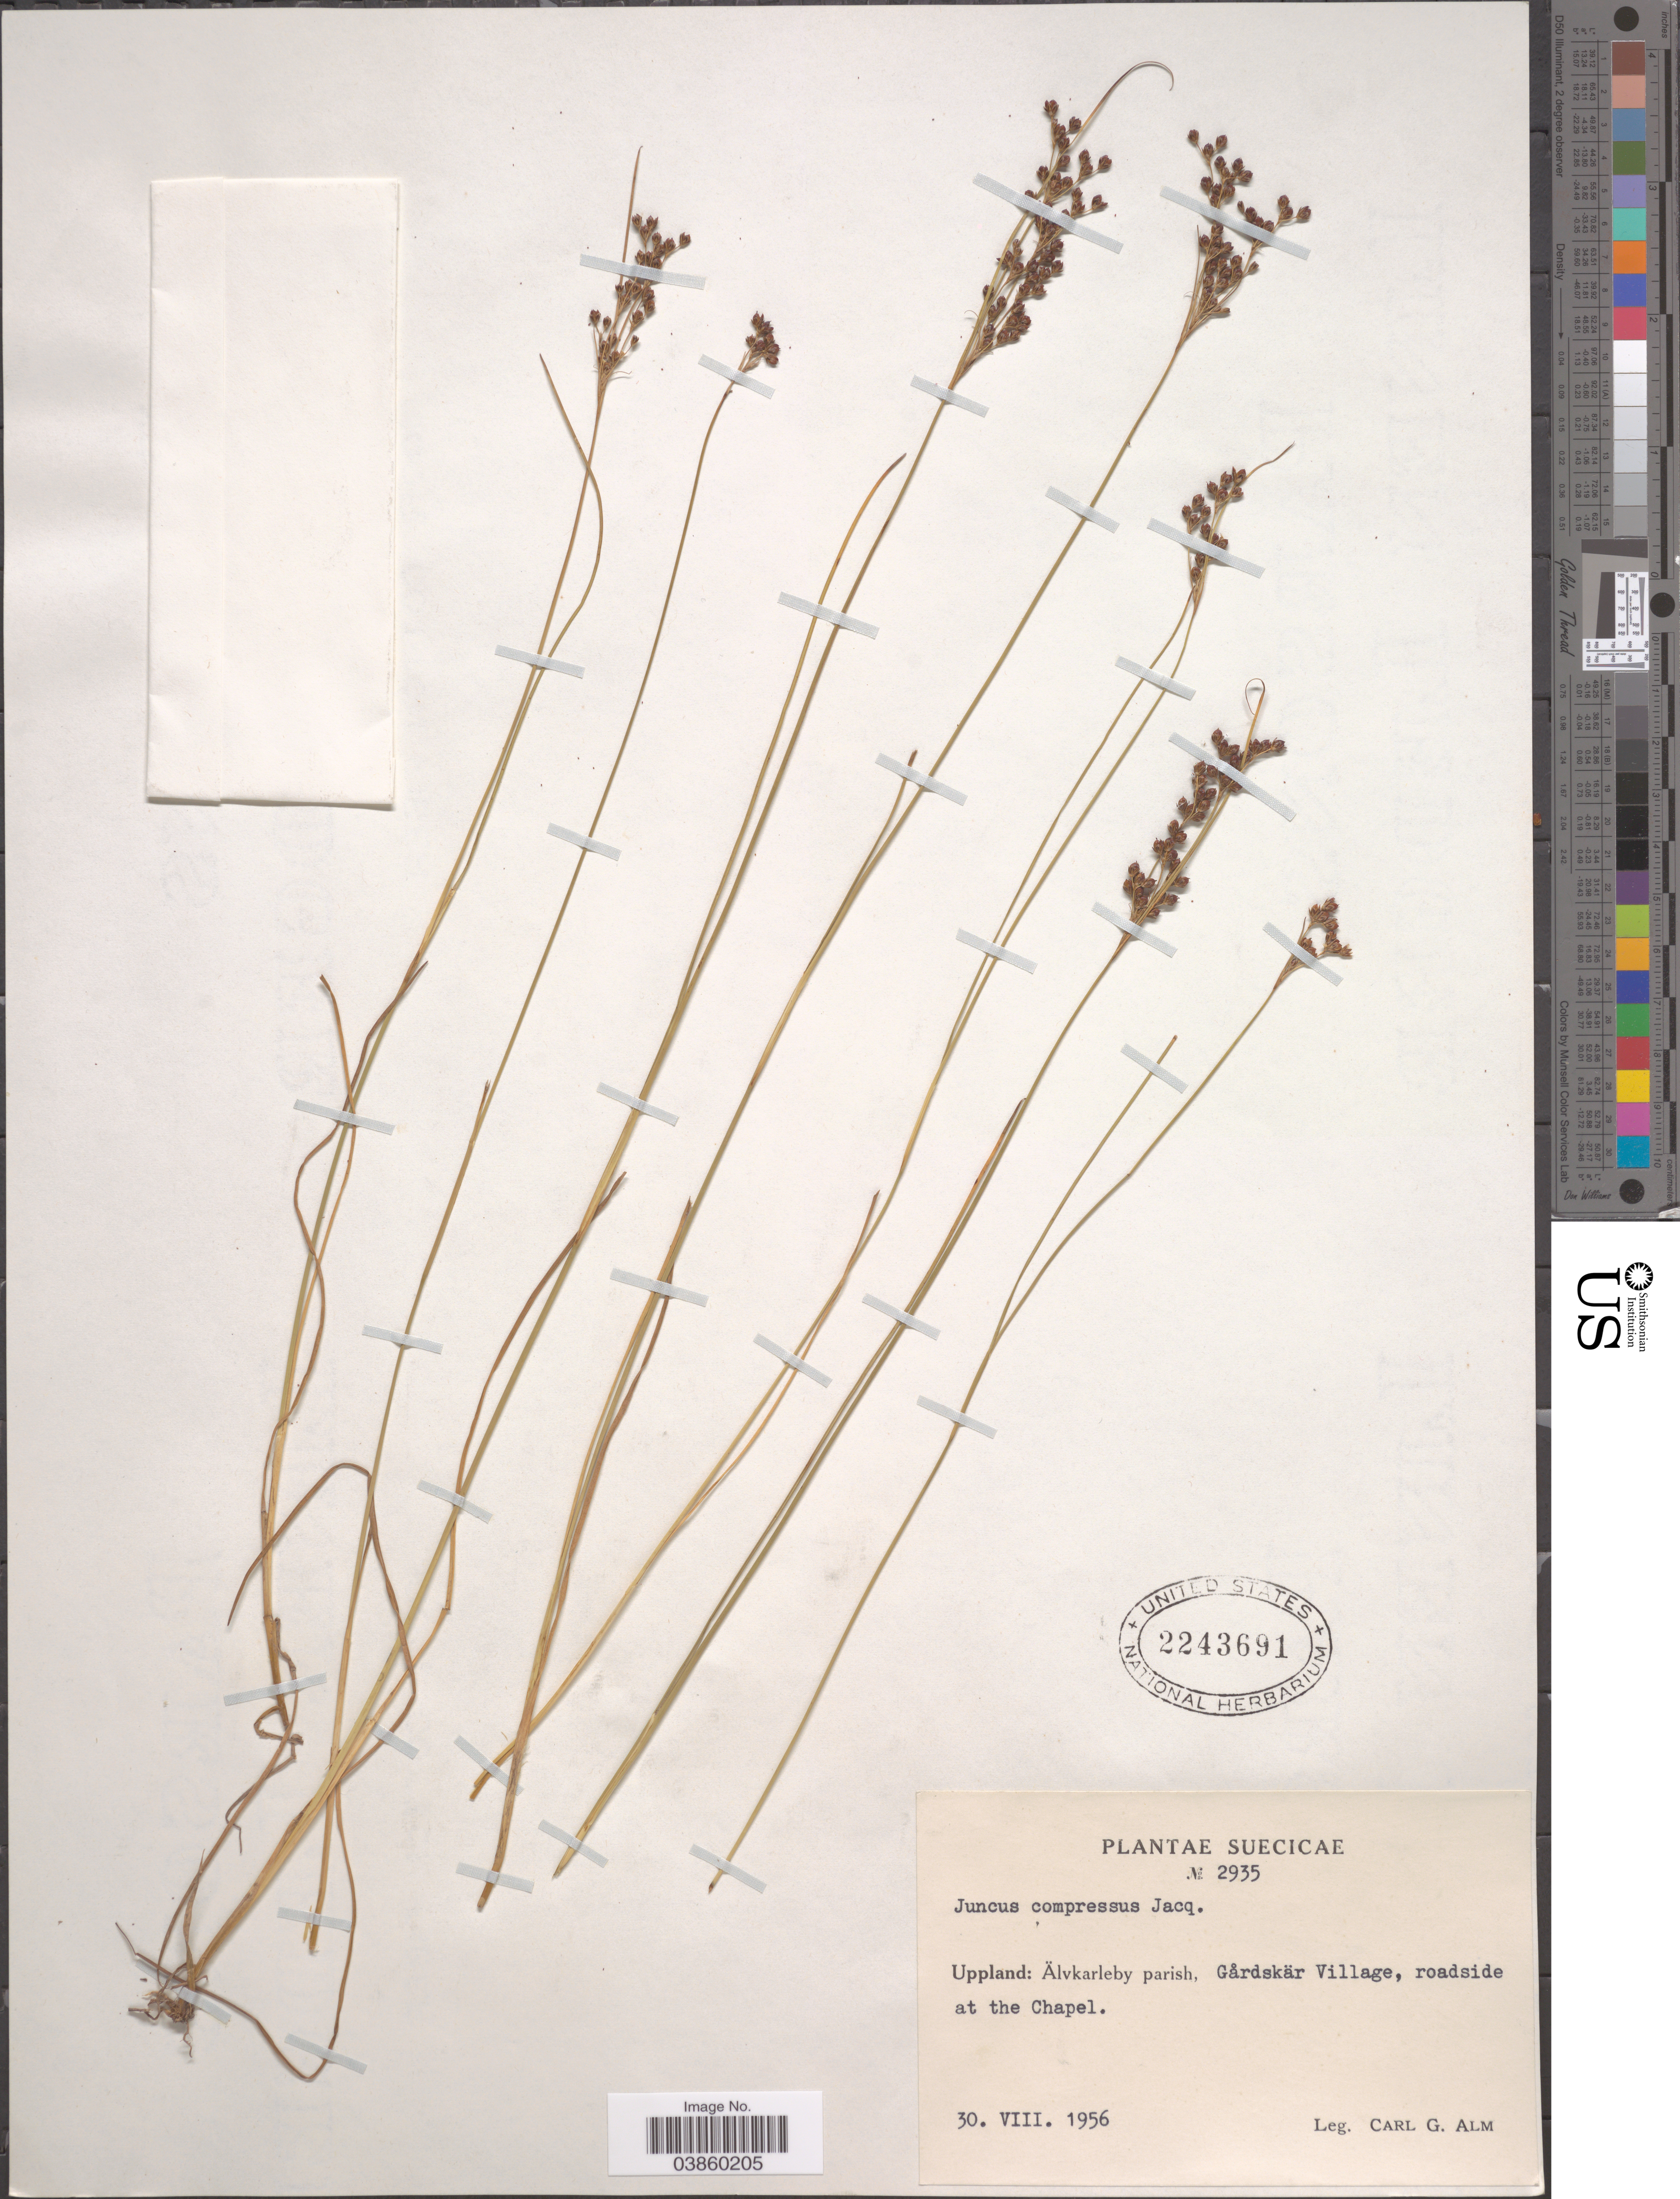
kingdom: Plantae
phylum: Tracheophyta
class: Liliopsida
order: Poales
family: Juncaceae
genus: Juncus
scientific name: Juncus compressus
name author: Jacq.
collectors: C. G. Alm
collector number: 2935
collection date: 1956-08-30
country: Sweden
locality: Suecicae. Uppland: Älvkarleby parish, Gårdskär Village, roadside at the Chapel.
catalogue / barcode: US 2243691